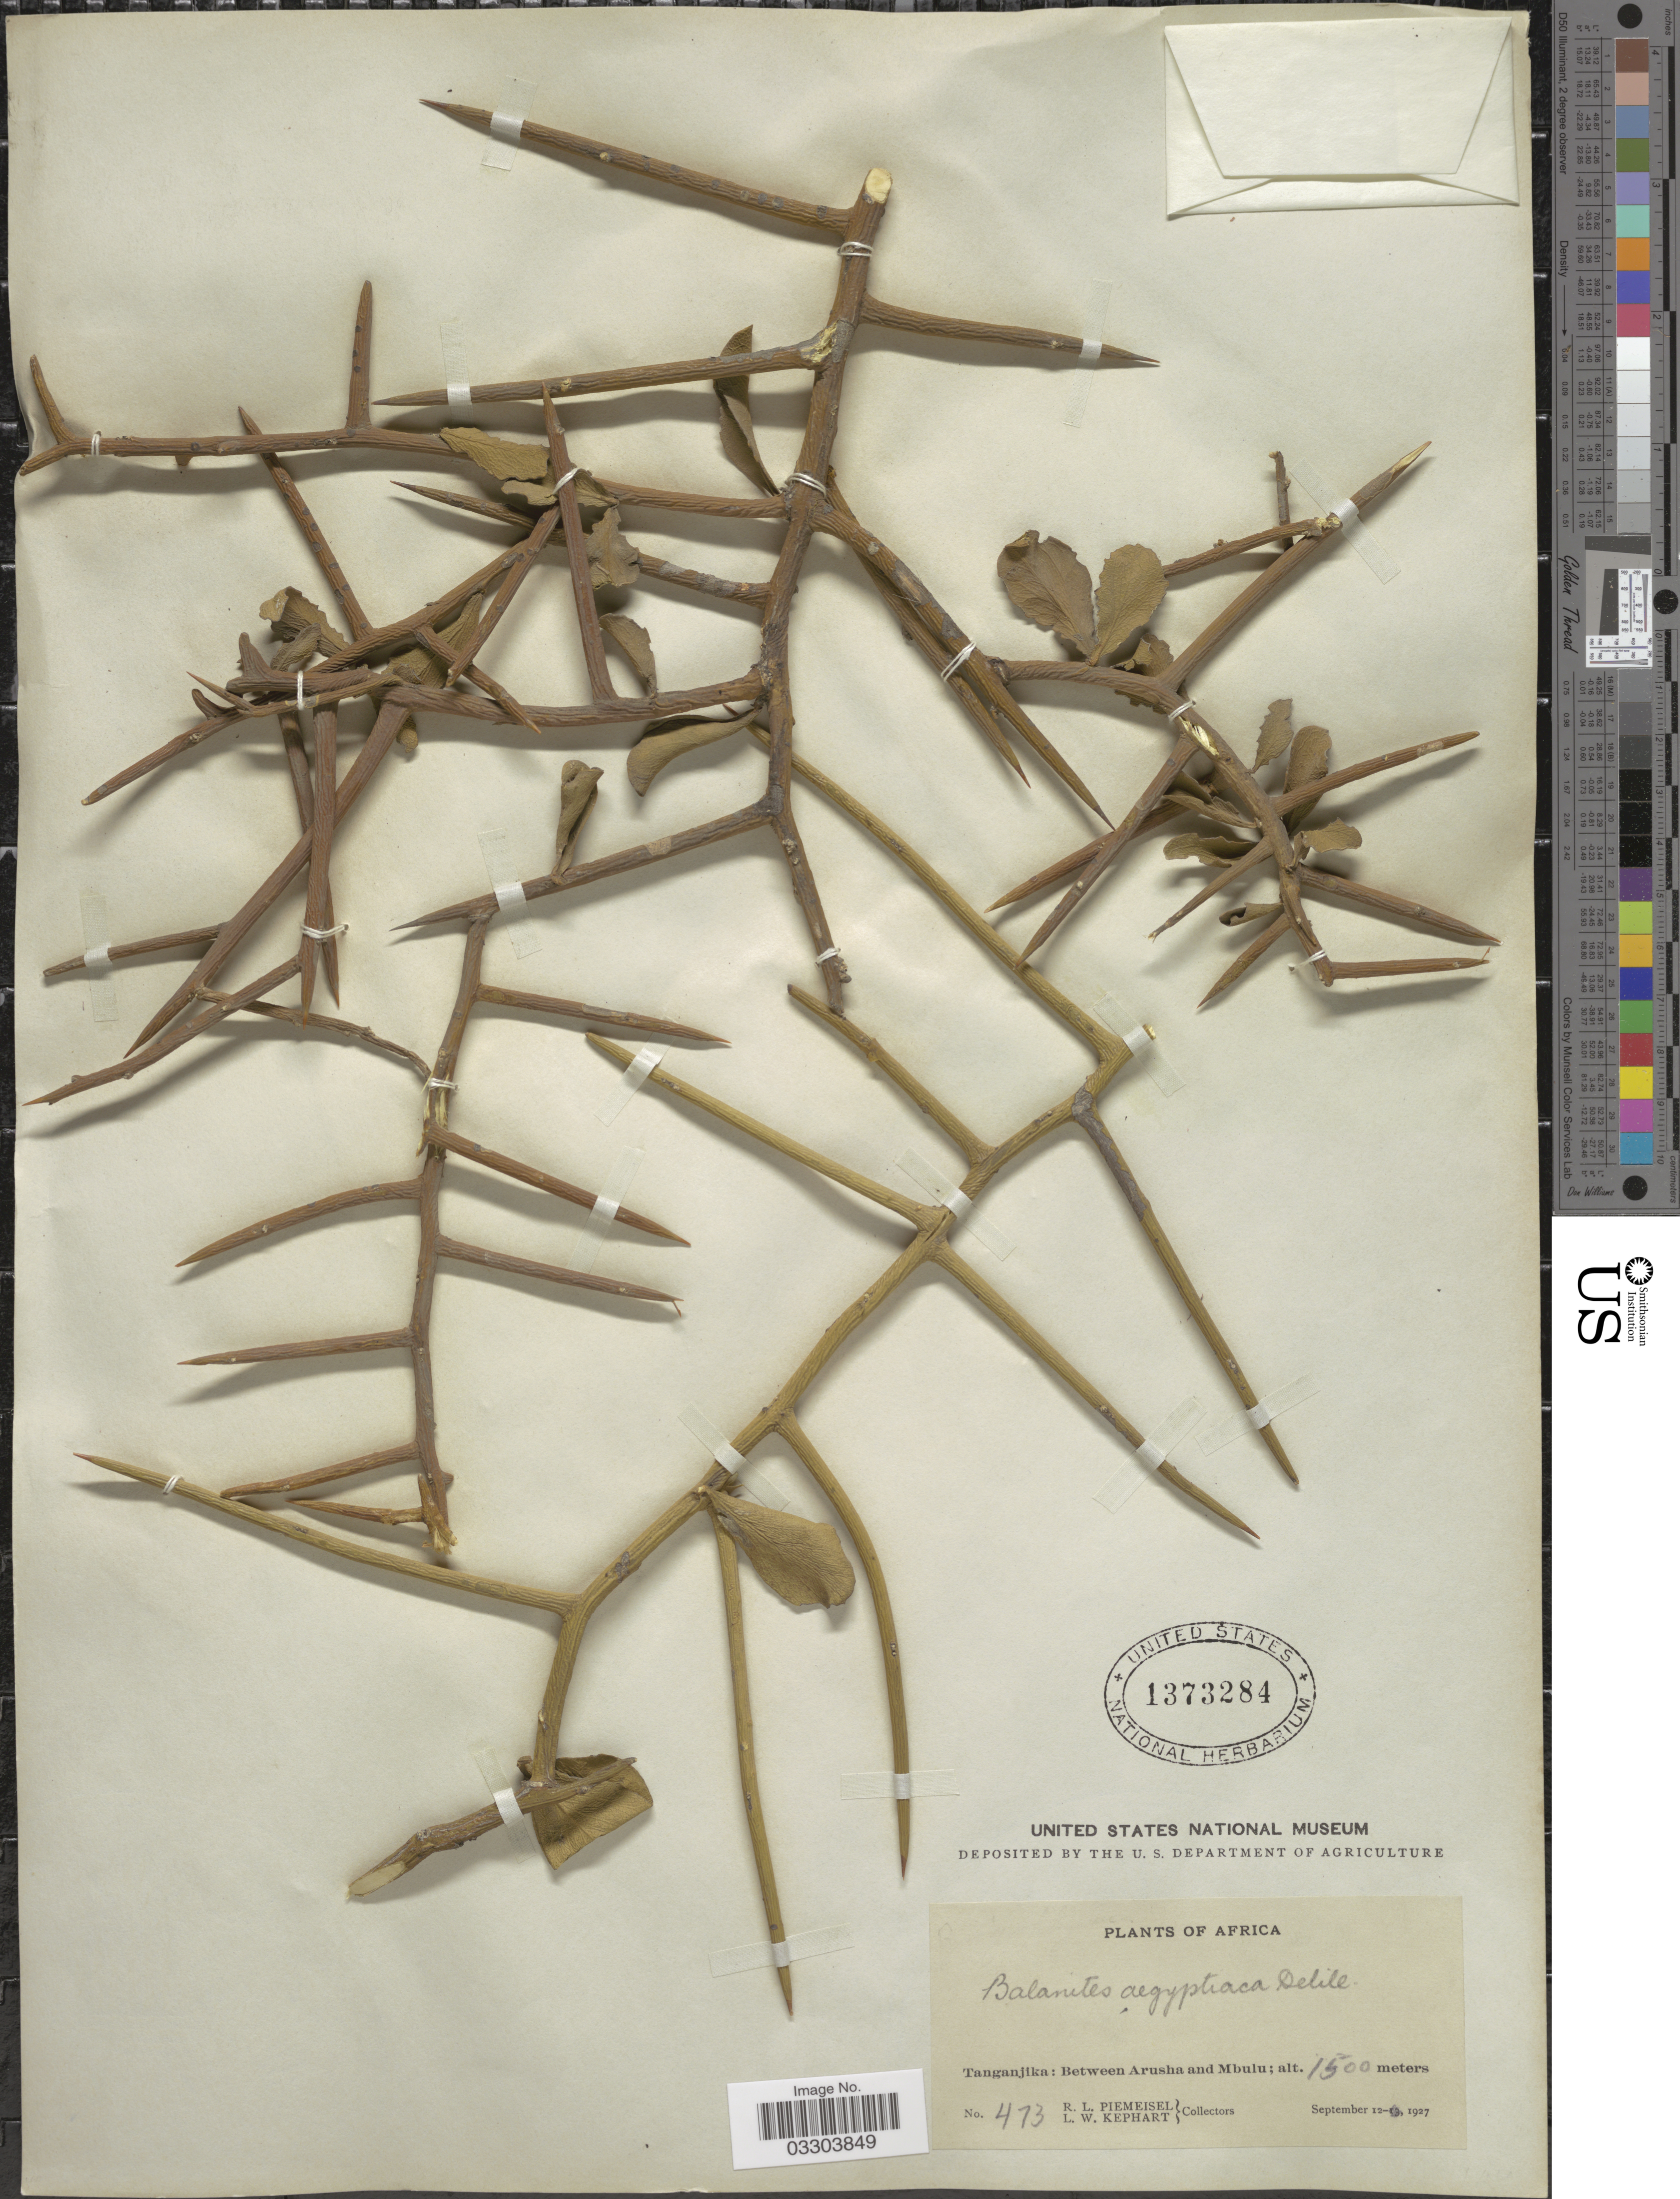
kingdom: Plantae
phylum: Tracheophyta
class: Magnoliopsida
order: Zygophyllales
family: Zygophyllaceae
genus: Balanites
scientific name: Balanites aegyptiaca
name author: (L.) Delile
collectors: R. L. Piemeisel & L. W. Kephart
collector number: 473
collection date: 1927-09-12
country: Tanzania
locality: Tanganjika: Between Arusha and Mbulu.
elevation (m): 1500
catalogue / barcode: US 1373284